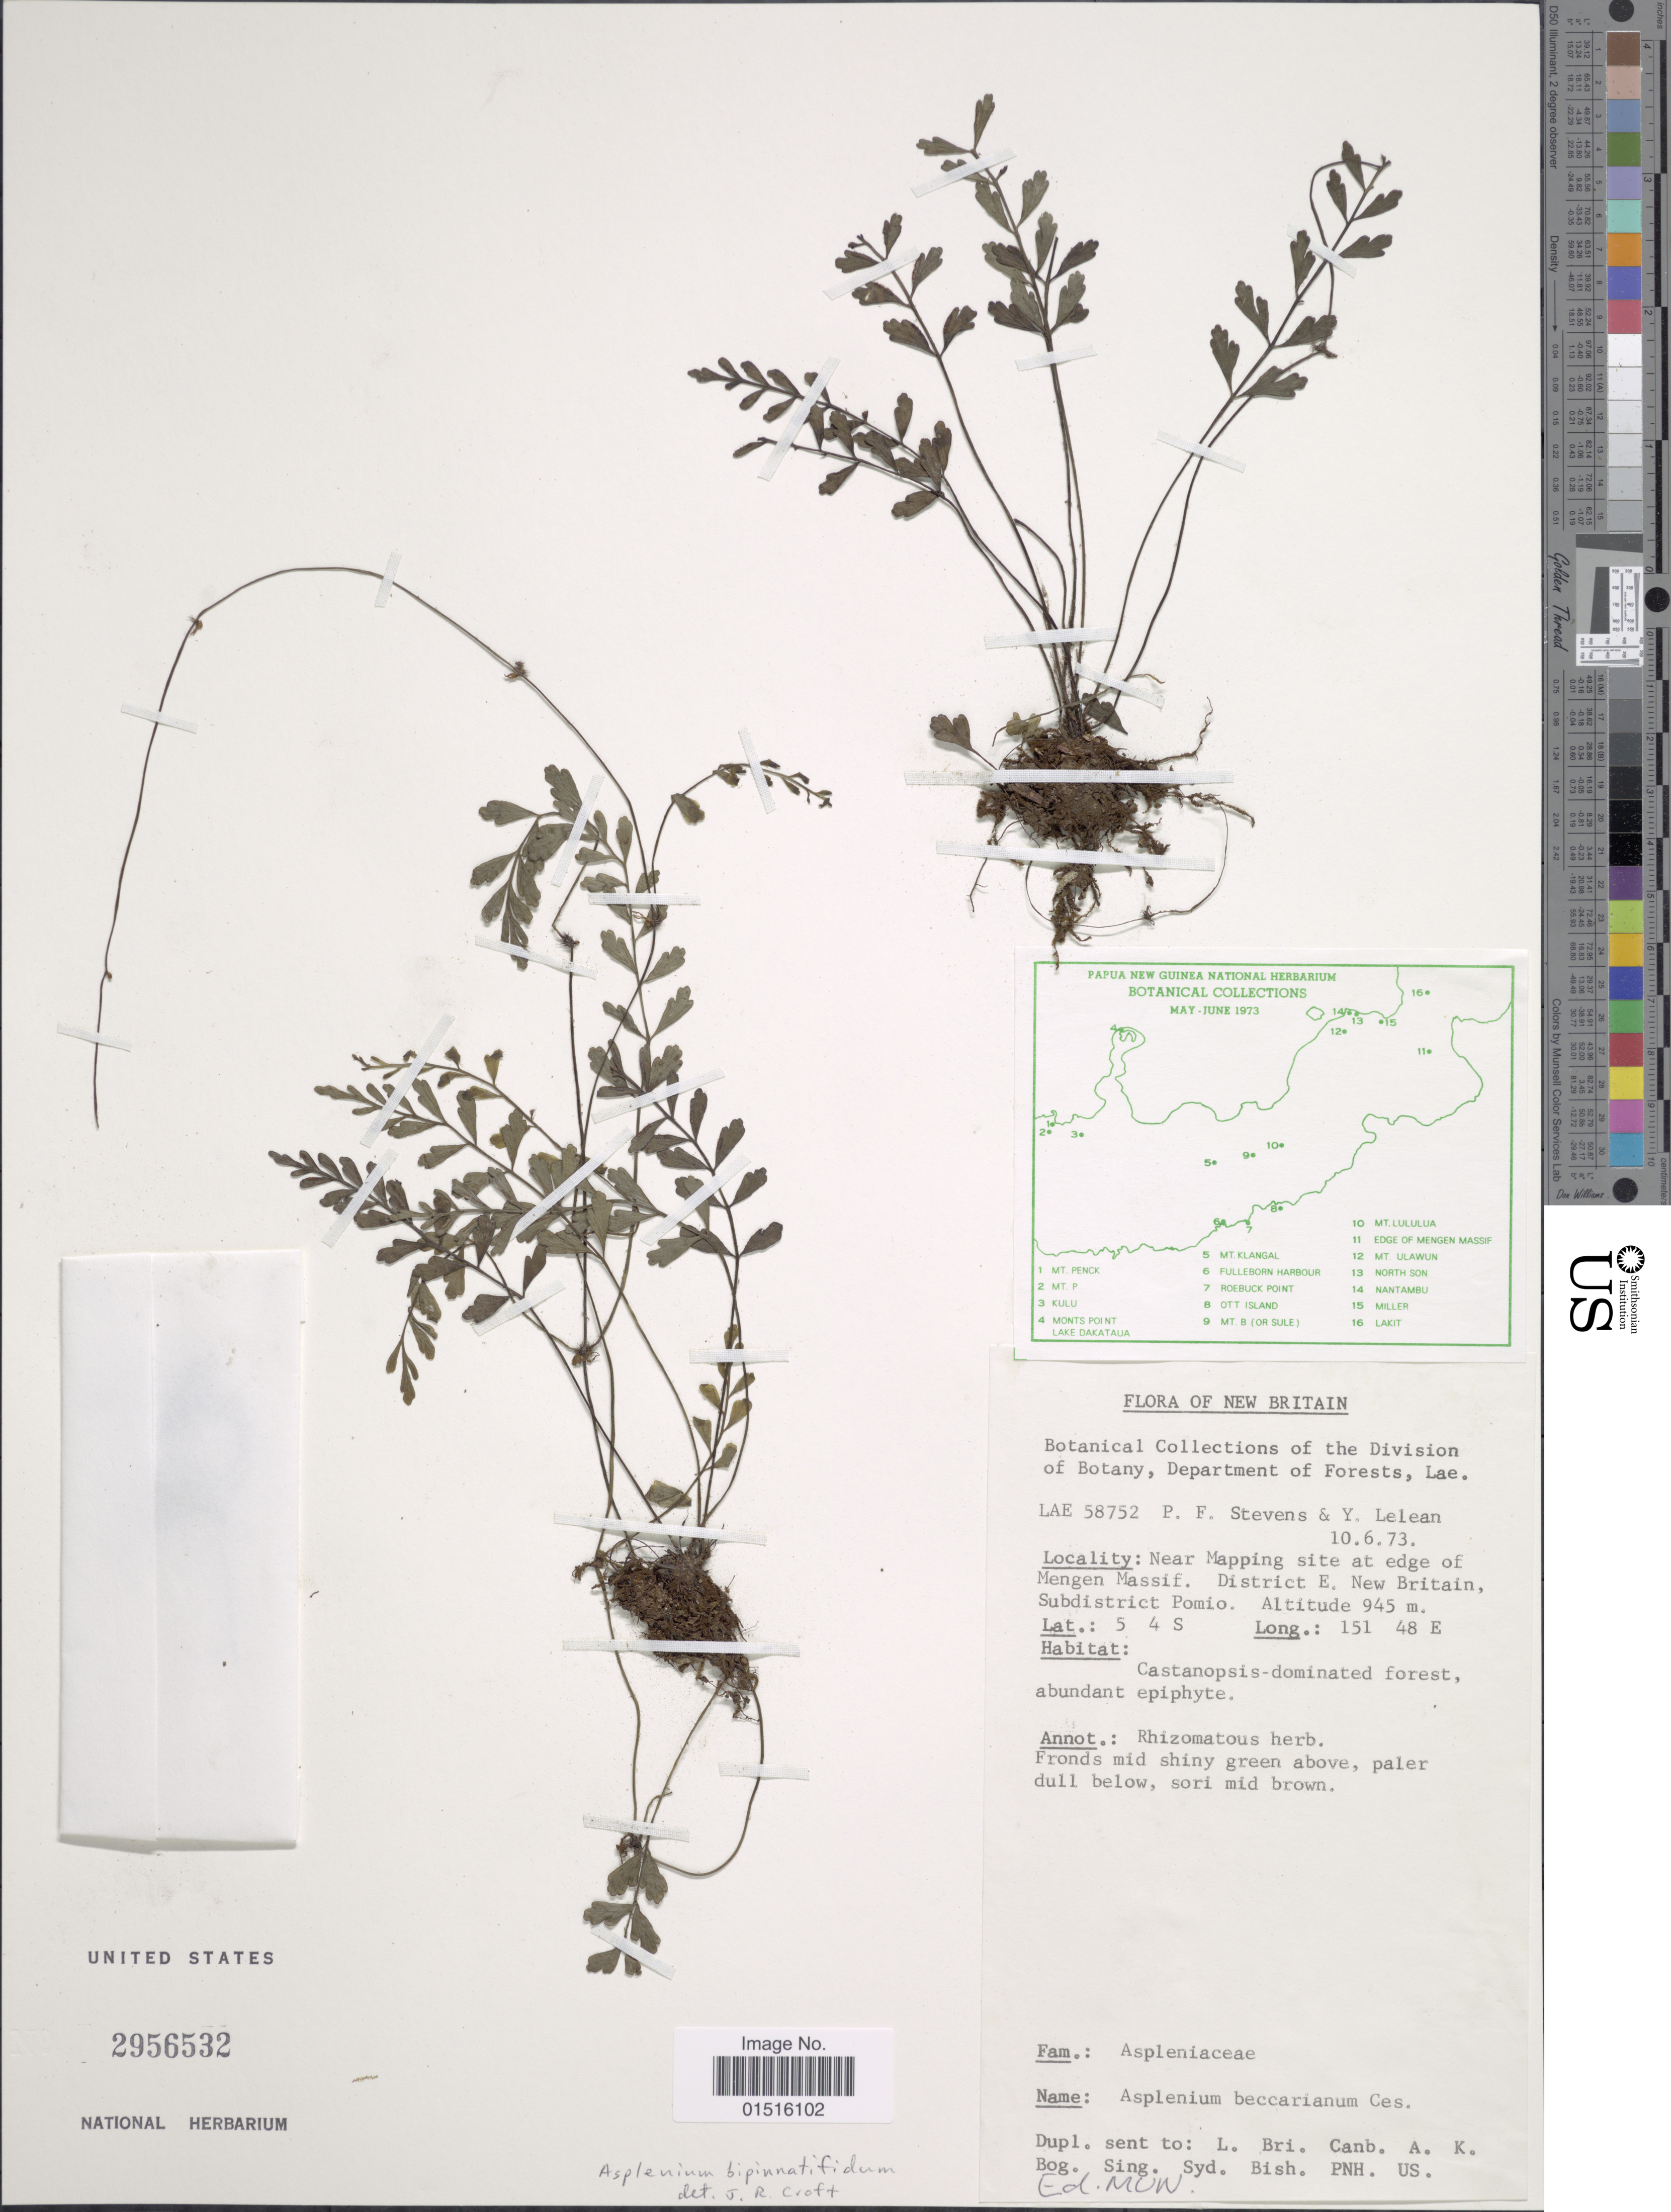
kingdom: Plantae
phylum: Tracheophyta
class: Polypodiopsida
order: Polypodiales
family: Aspleniaceae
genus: Asplenium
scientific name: Asplenium bipinnatifidum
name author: Baker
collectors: P. F. Stevens & Y. Lelean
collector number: LAE 58752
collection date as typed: Transcribed d/m/y: 10/6/73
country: Papua New Guinea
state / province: East New Britain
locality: Near mapping site at adge of Mengen Massif. District E. New Brittain, Subdistrict Pomio.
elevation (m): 945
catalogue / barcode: US 2956532